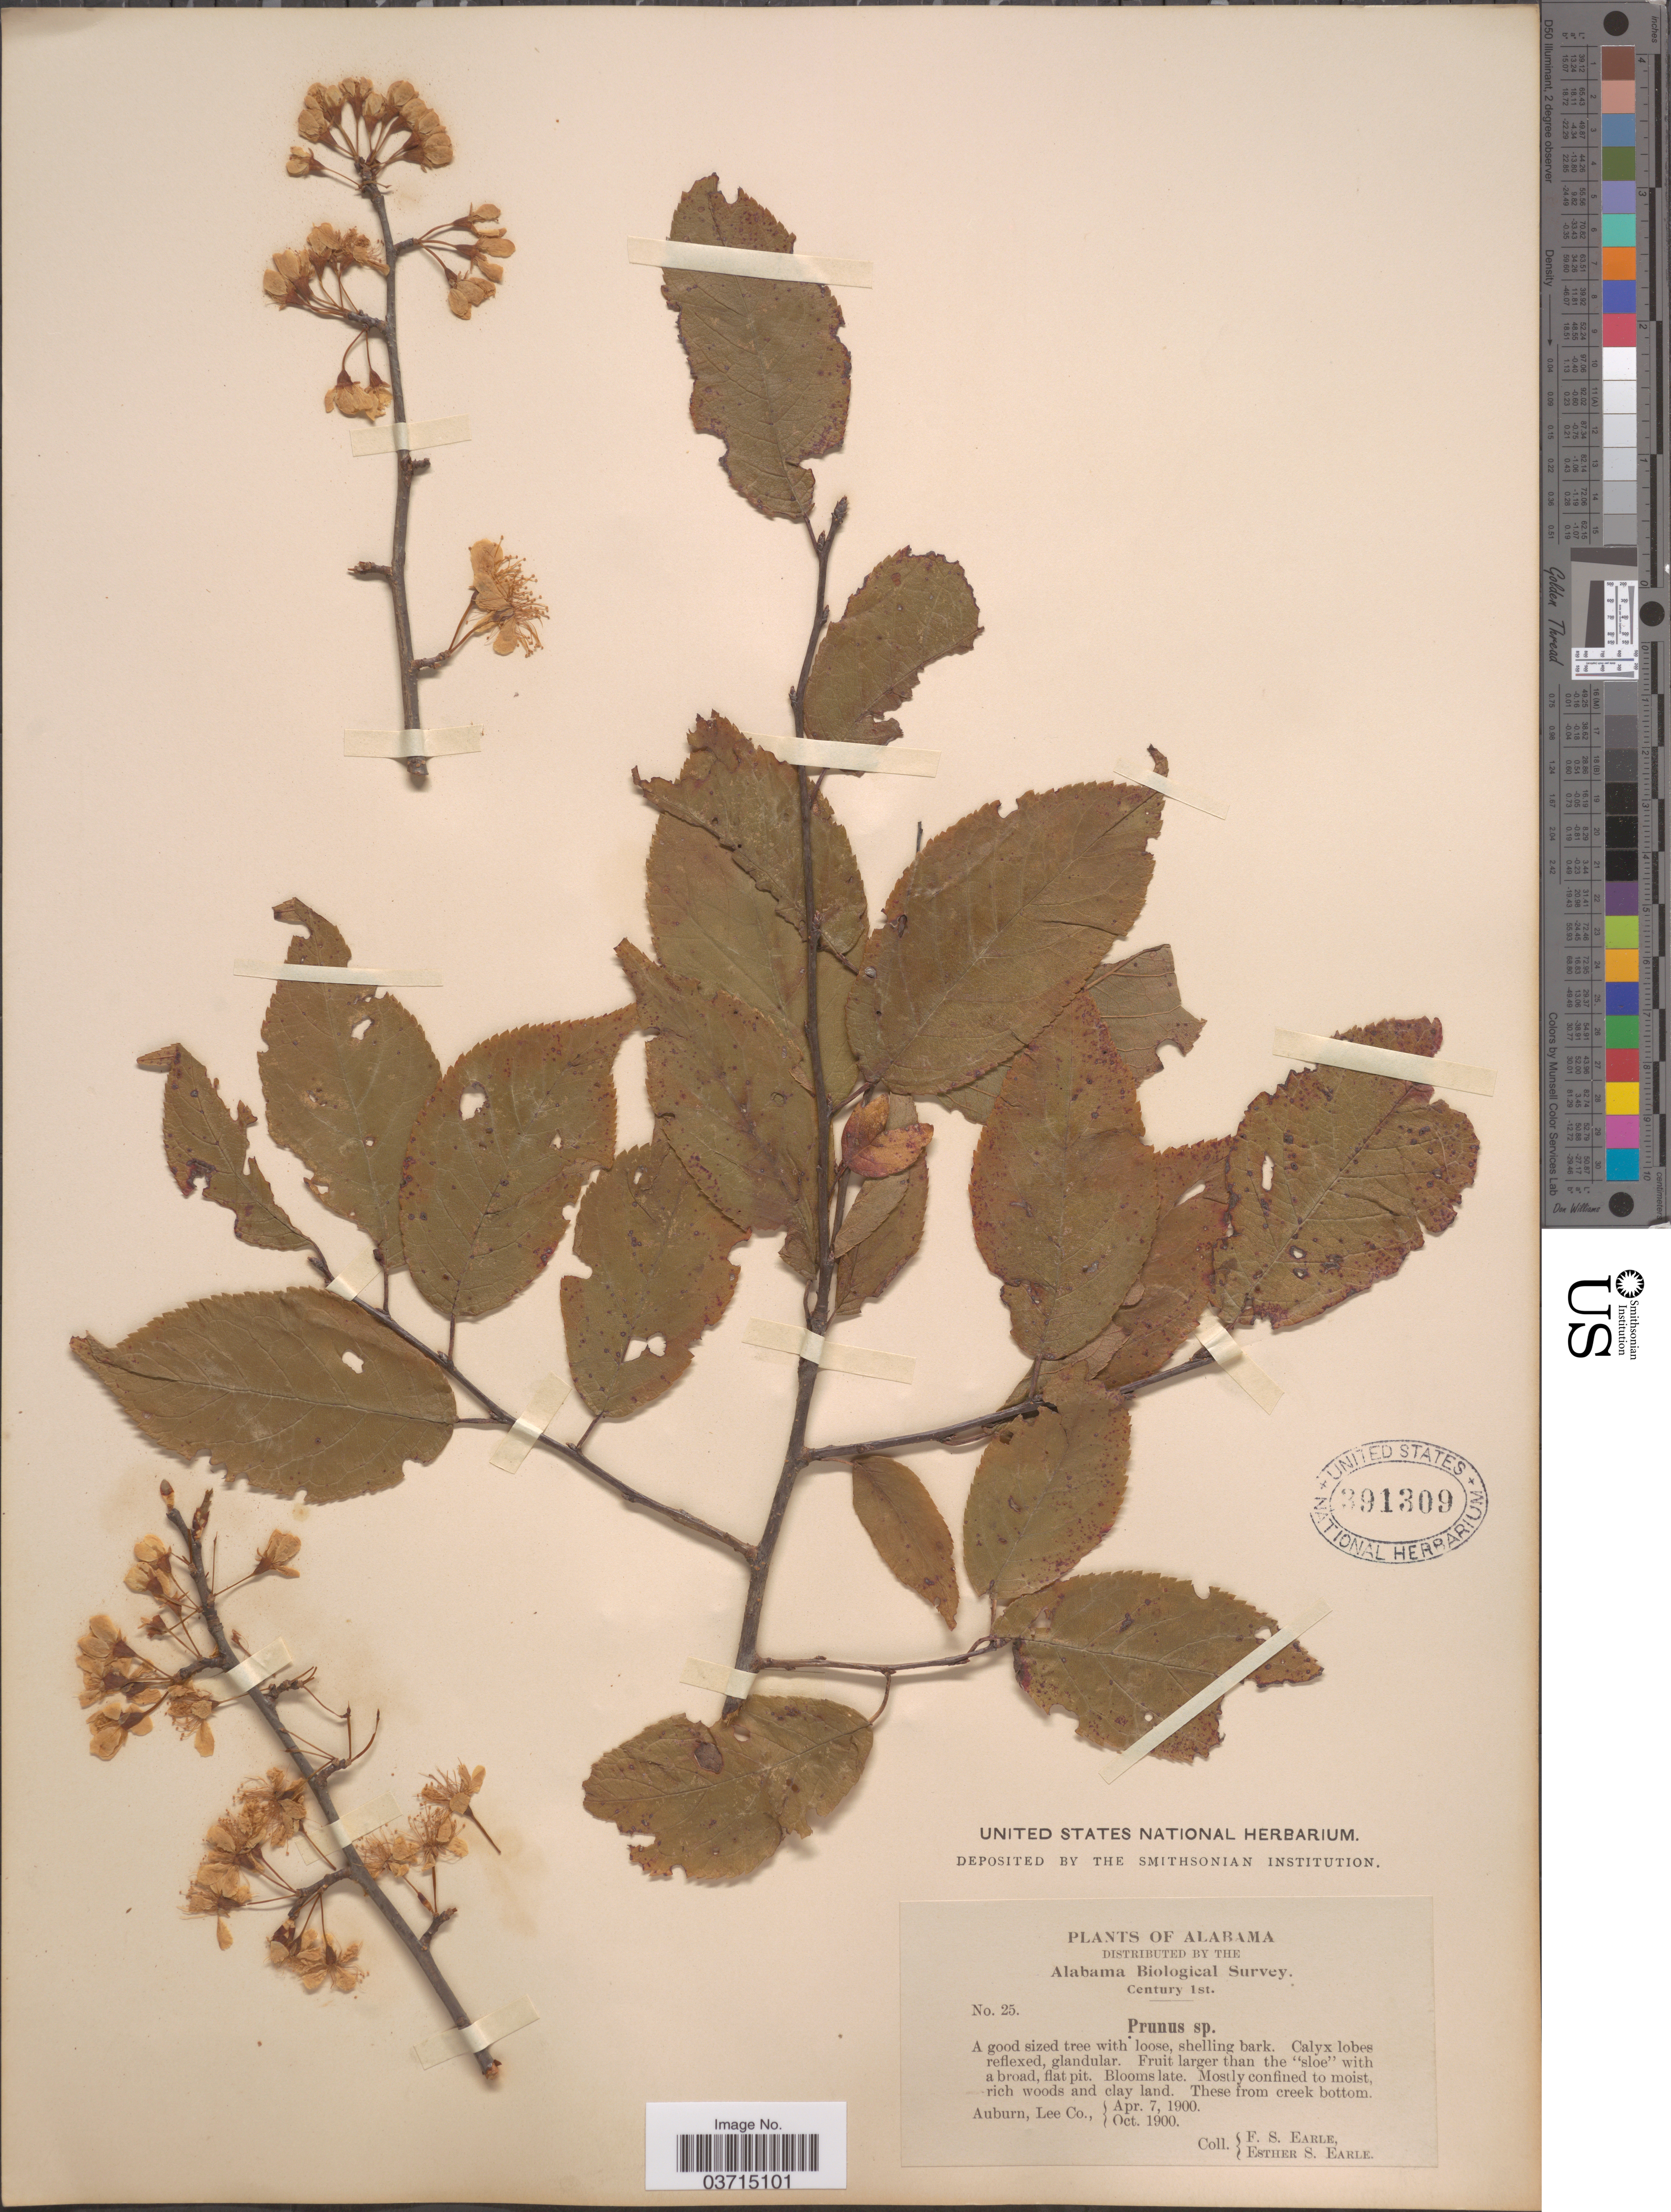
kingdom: Plantae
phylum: Tracheophyta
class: Magnoliopsida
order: Rosales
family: Rosaceae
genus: Prunus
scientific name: Prunus americana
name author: Marshall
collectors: F. S. Earle & E. S. Earle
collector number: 25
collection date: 1900-04-07/1900-10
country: United States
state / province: Alabama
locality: Auburn, Lee Co.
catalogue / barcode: US 391309